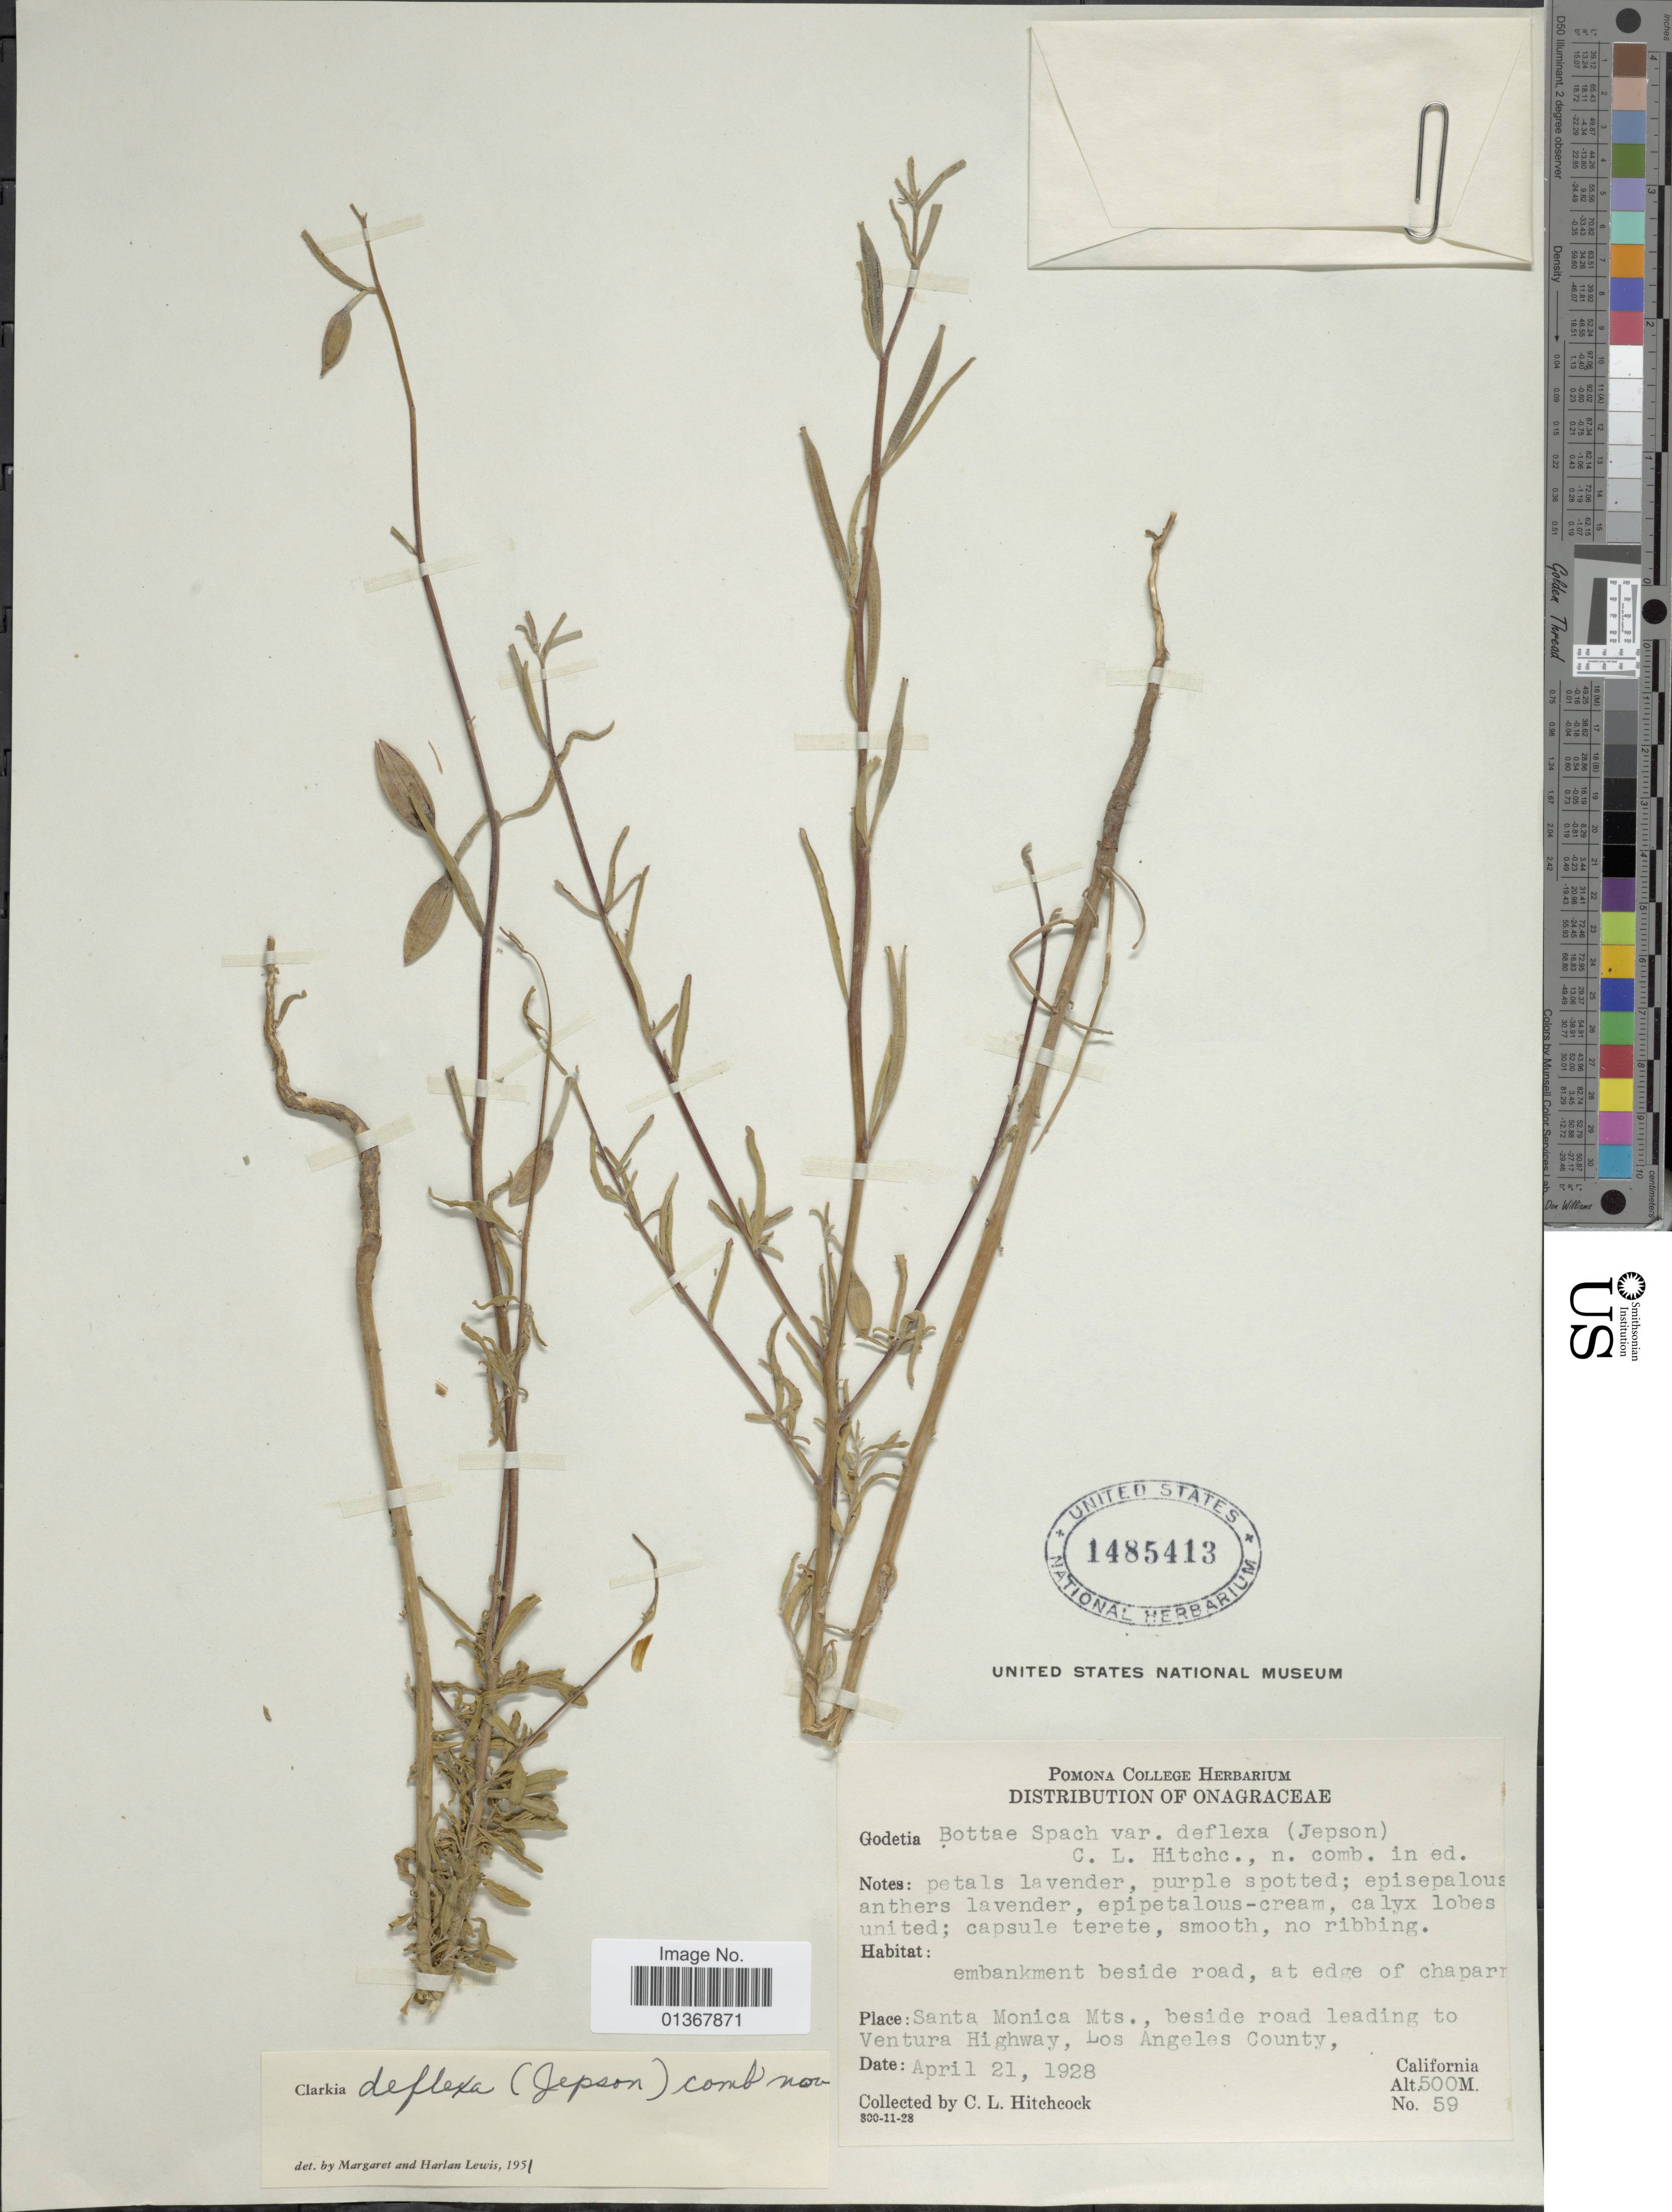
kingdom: Plantae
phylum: Tracheophyta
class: Magnoliopsida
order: Myrtales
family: Onagraceae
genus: Clarkia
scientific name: Clarkia bottae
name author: (Spach) F. H. Lewis & M.E. Lewis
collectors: C. L. Hitchcock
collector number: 59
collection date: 1928-04-21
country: United States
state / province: California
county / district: Los Angeles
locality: Santa Monica Mts., beside road leading to Ventura Highway, Los Angeles County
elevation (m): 500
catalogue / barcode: US 1485413